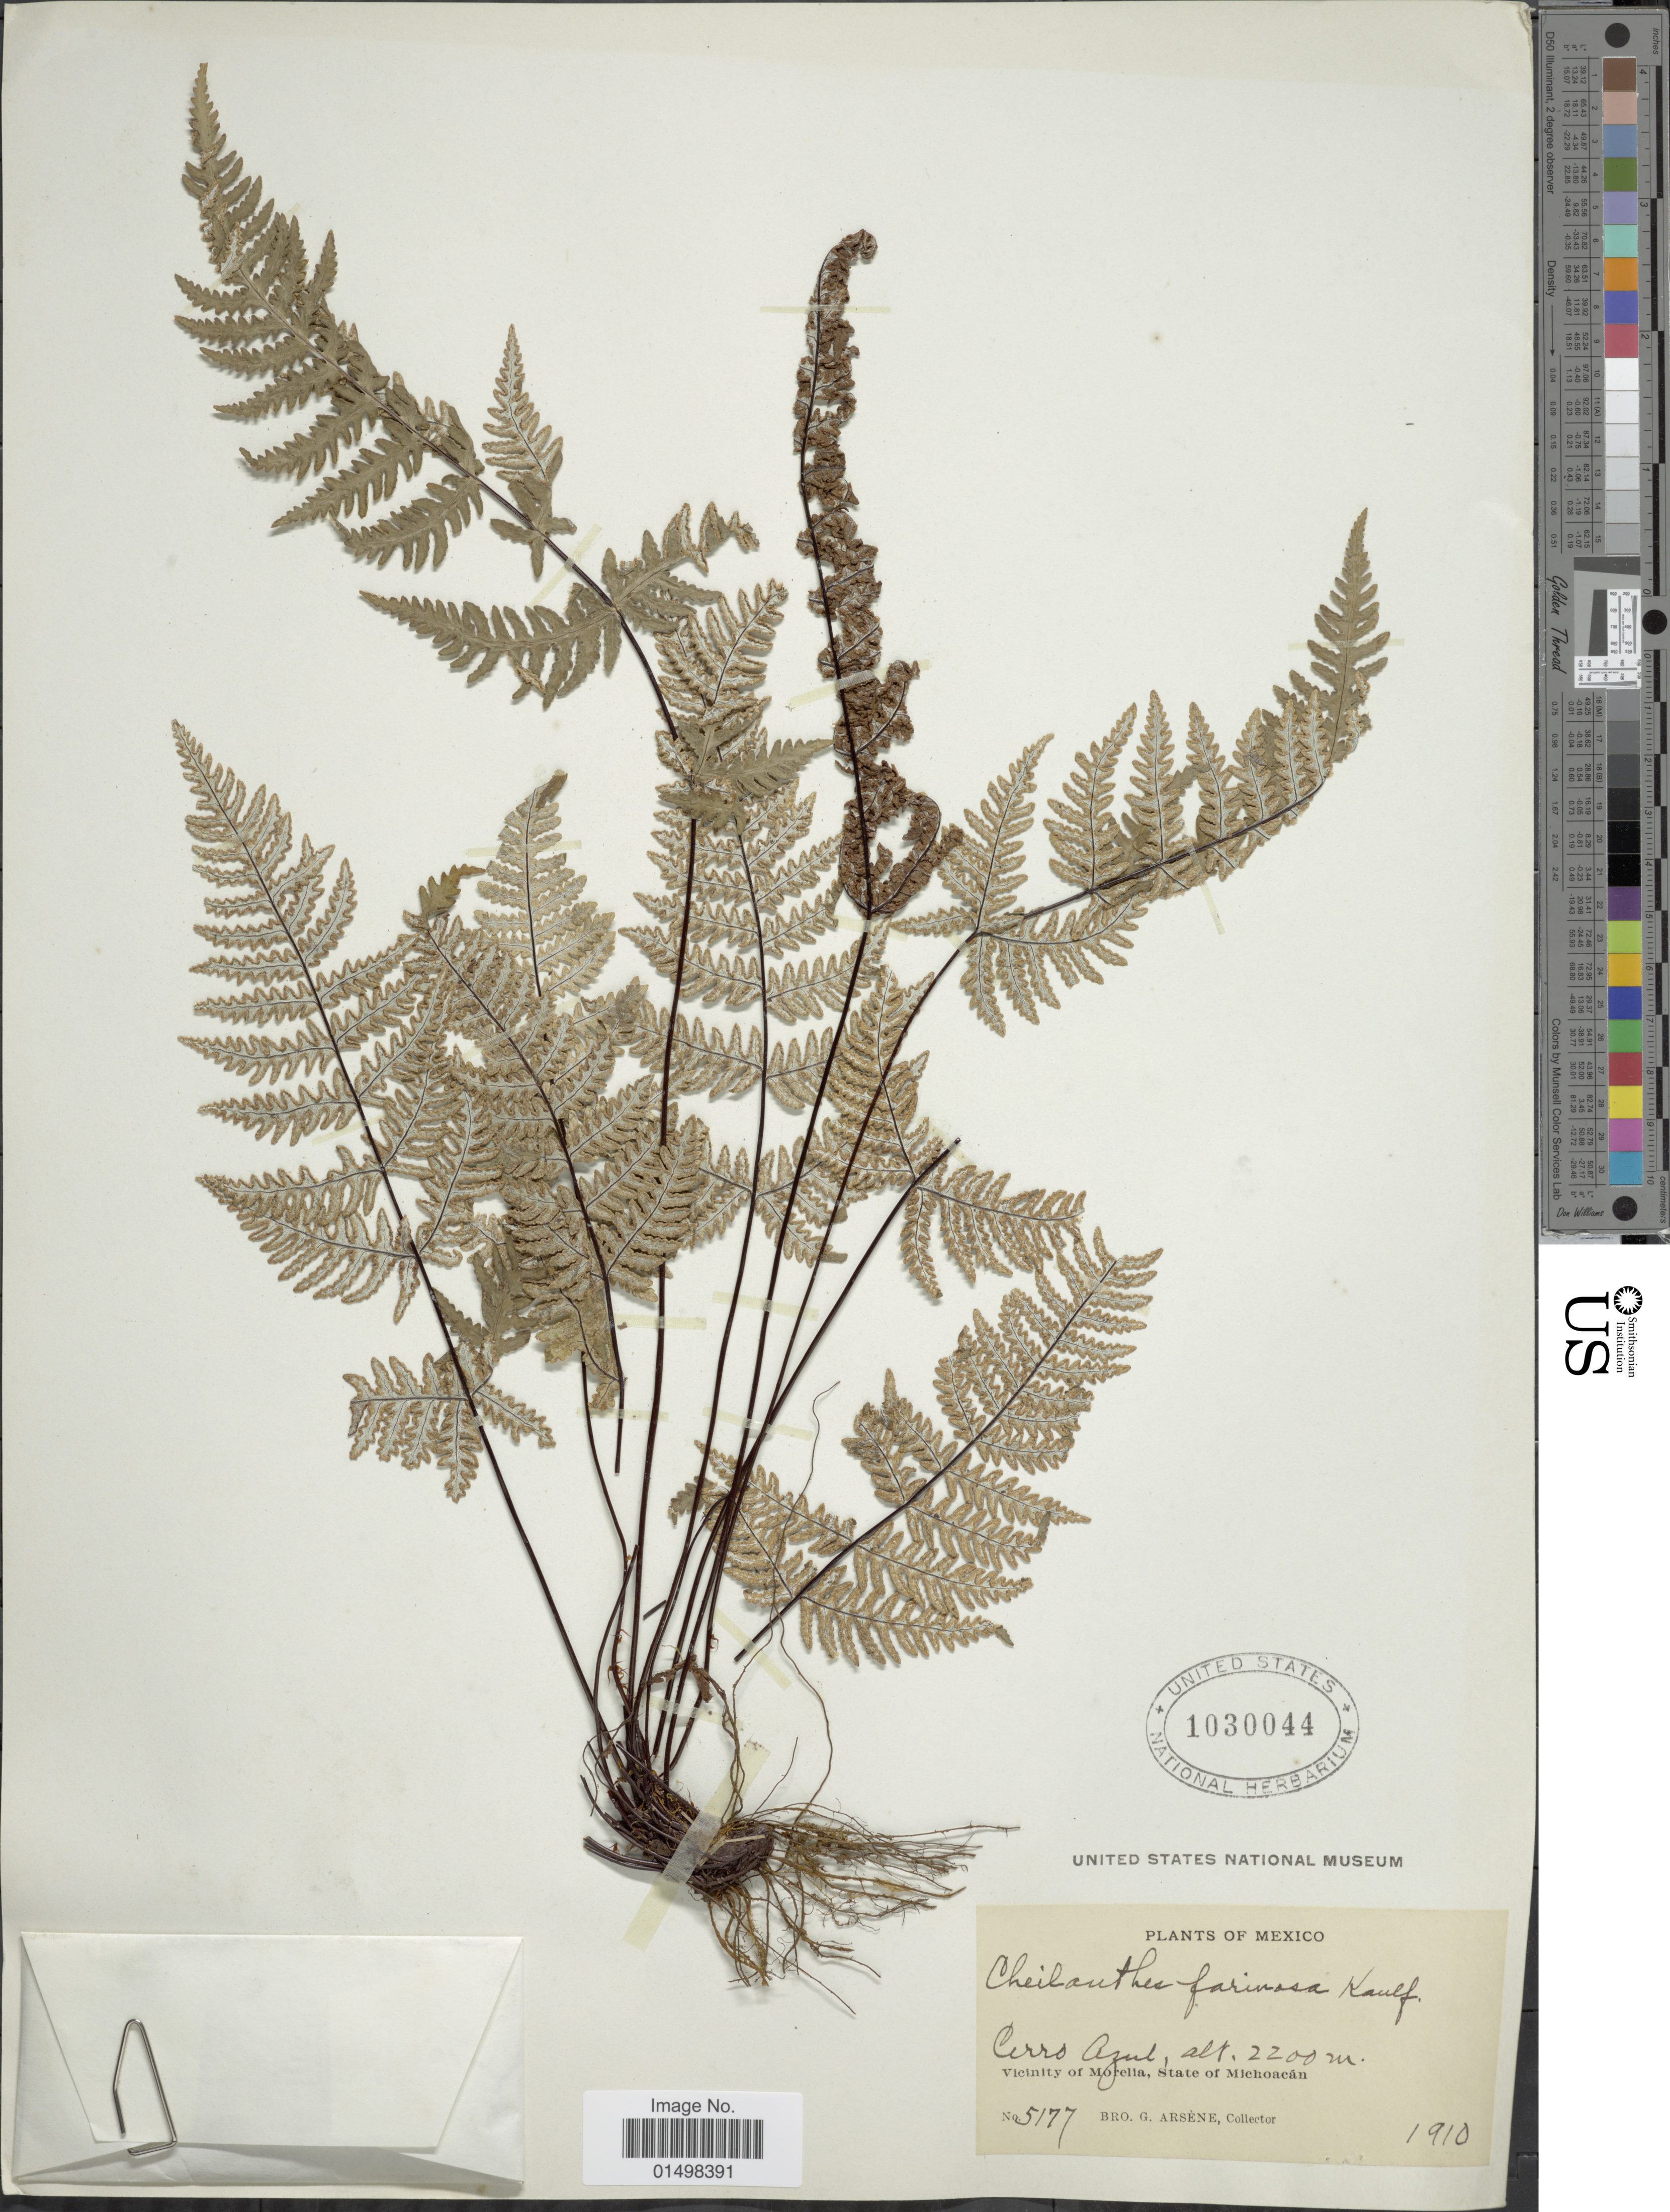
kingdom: Plantae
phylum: Tracheophyta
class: Polypodiopsida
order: Polypodiales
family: Pteridaceae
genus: Aleuritopteris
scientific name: Aleuritopteris farinosa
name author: (Forssk.) Fée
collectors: Bro. G. Arsène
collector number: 5177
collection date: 1910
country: Mexico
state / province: Michoacán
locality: Cerro Azul. Vicinity of Morelia, State of Michoacan.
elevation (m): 2200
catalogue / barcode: US 1030044